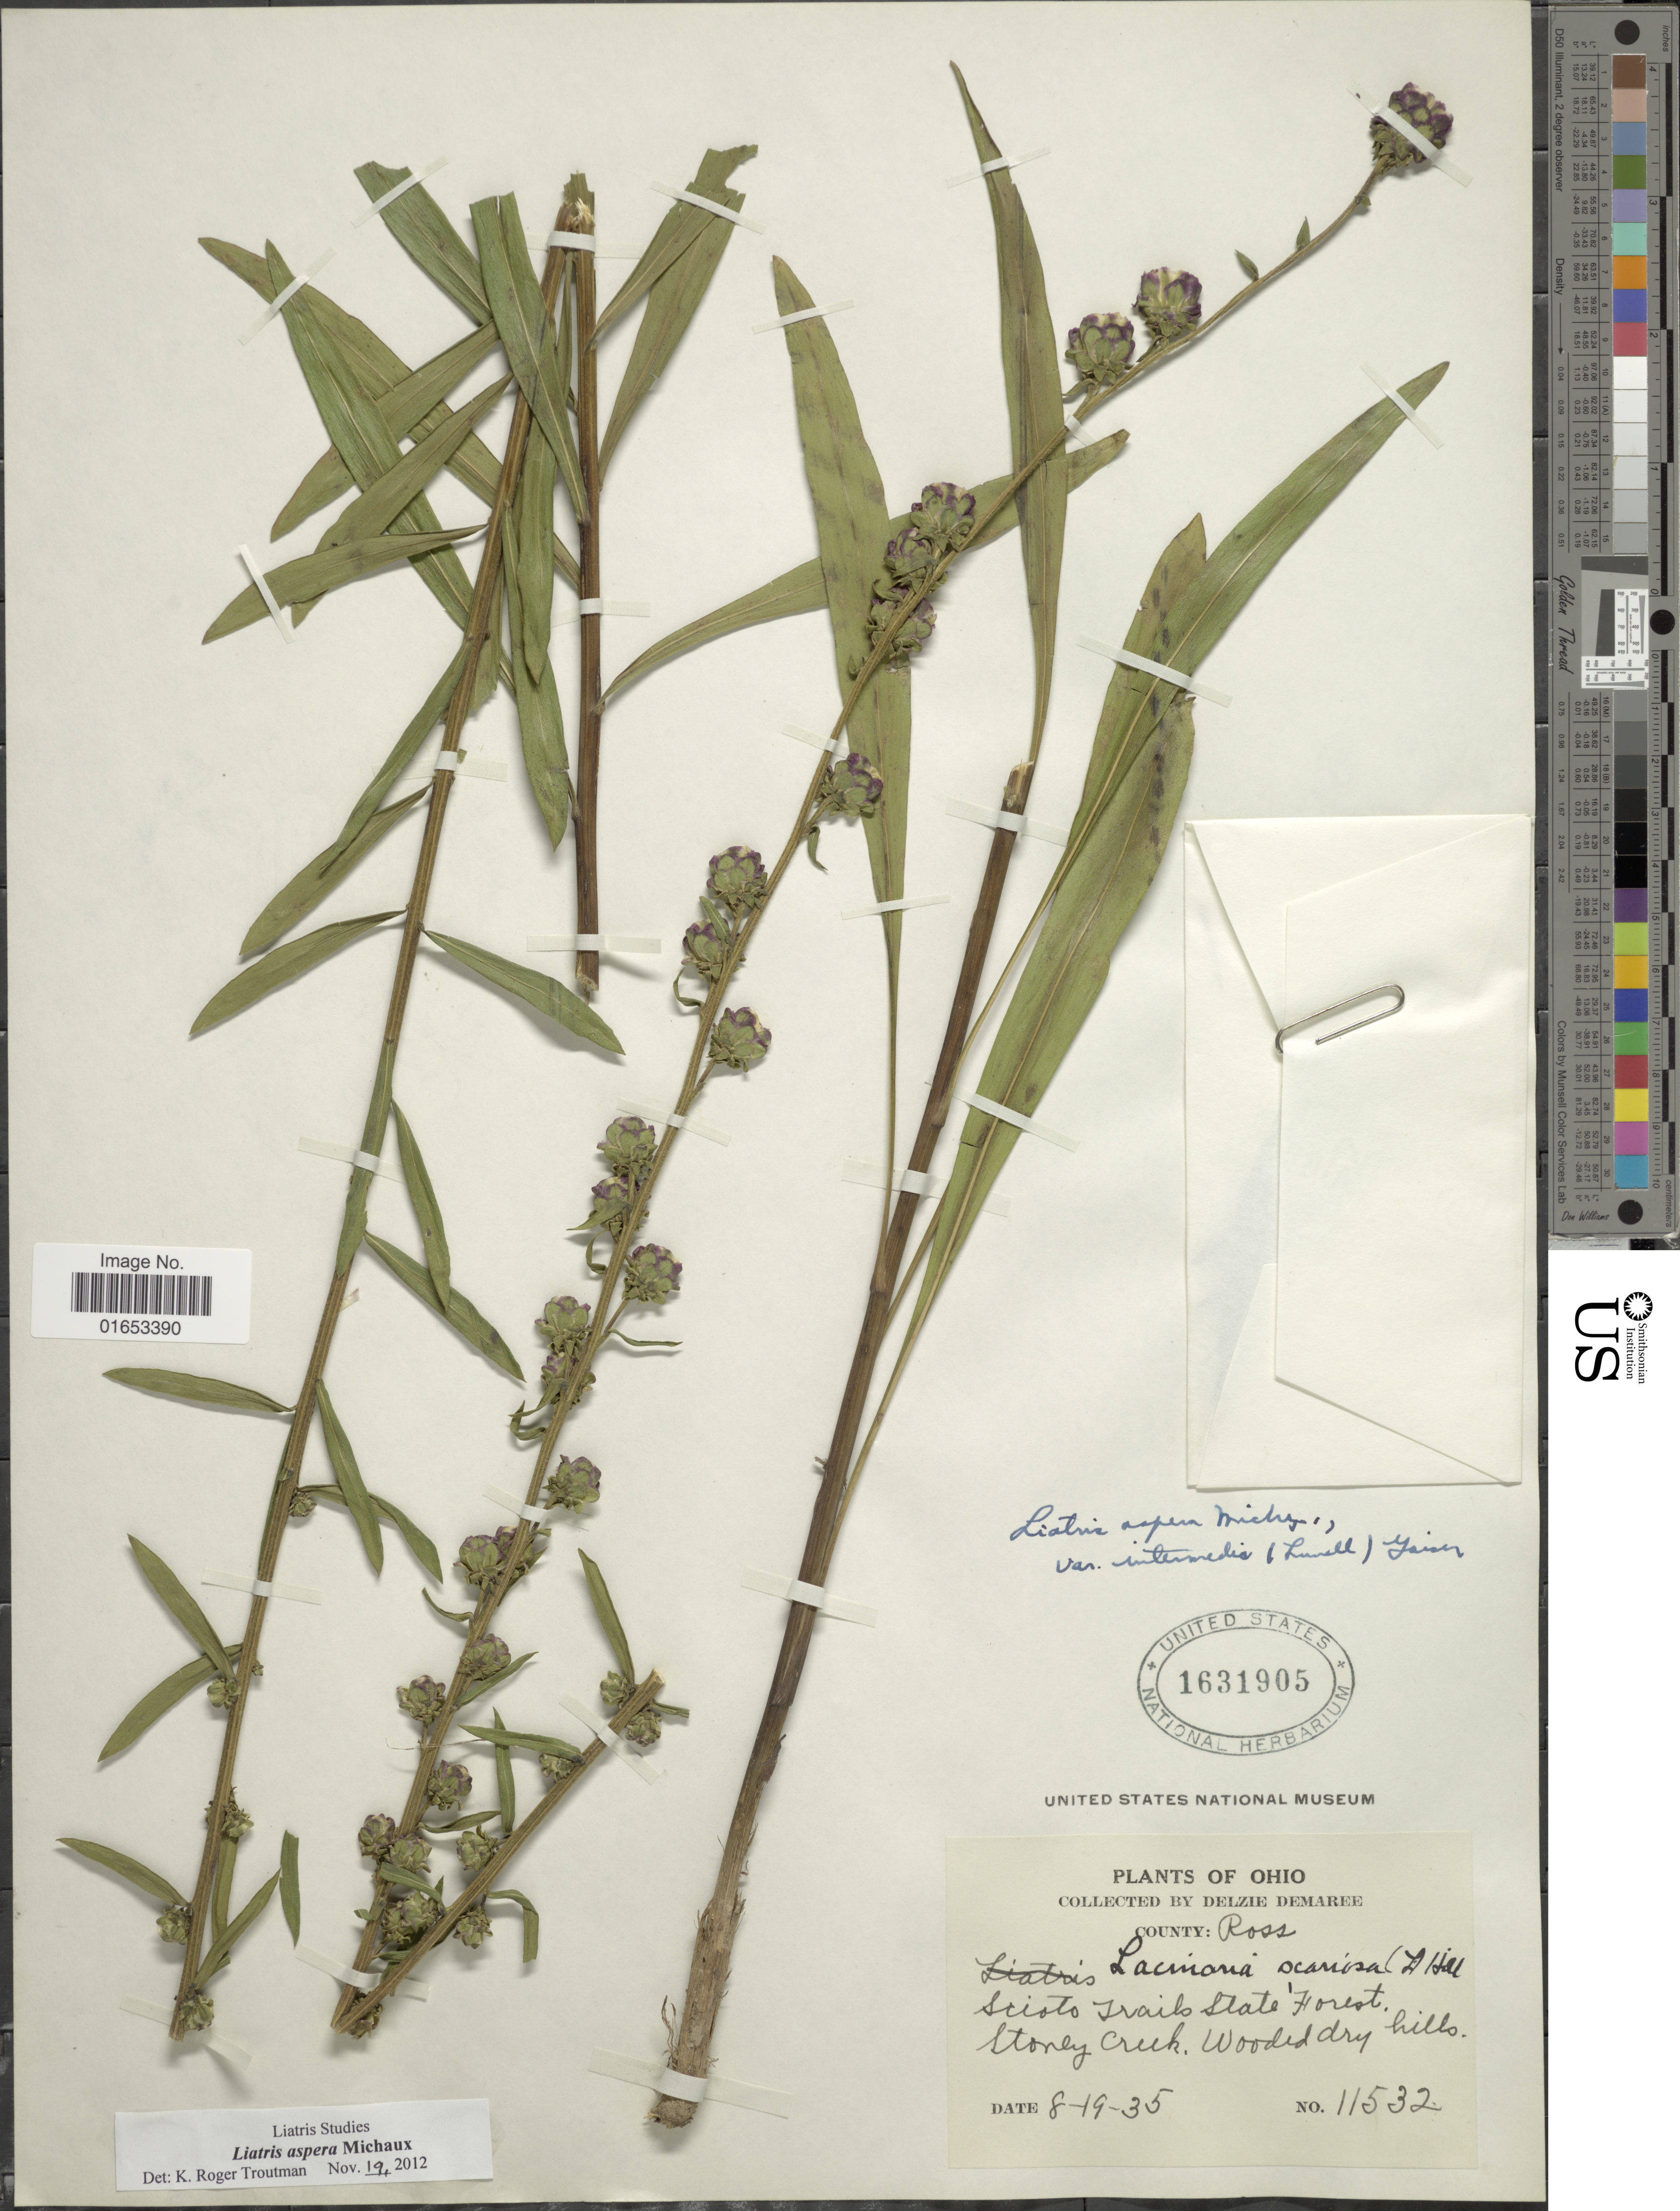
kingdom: Plantae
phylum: Tracheophyta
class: Magnoliopsida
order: Asterales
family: Asteraceae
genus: Liatris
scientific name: Liatris aspera var. intermedia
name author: (Lunell) Gaiser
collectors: D. Demaree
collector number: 11532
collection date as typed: Transcribed d/m/y: 19/8/35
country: United States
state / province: Ohio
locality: County: Ross, Scioto Trails State Forest, Stoney Creek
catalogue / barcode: US 1631905